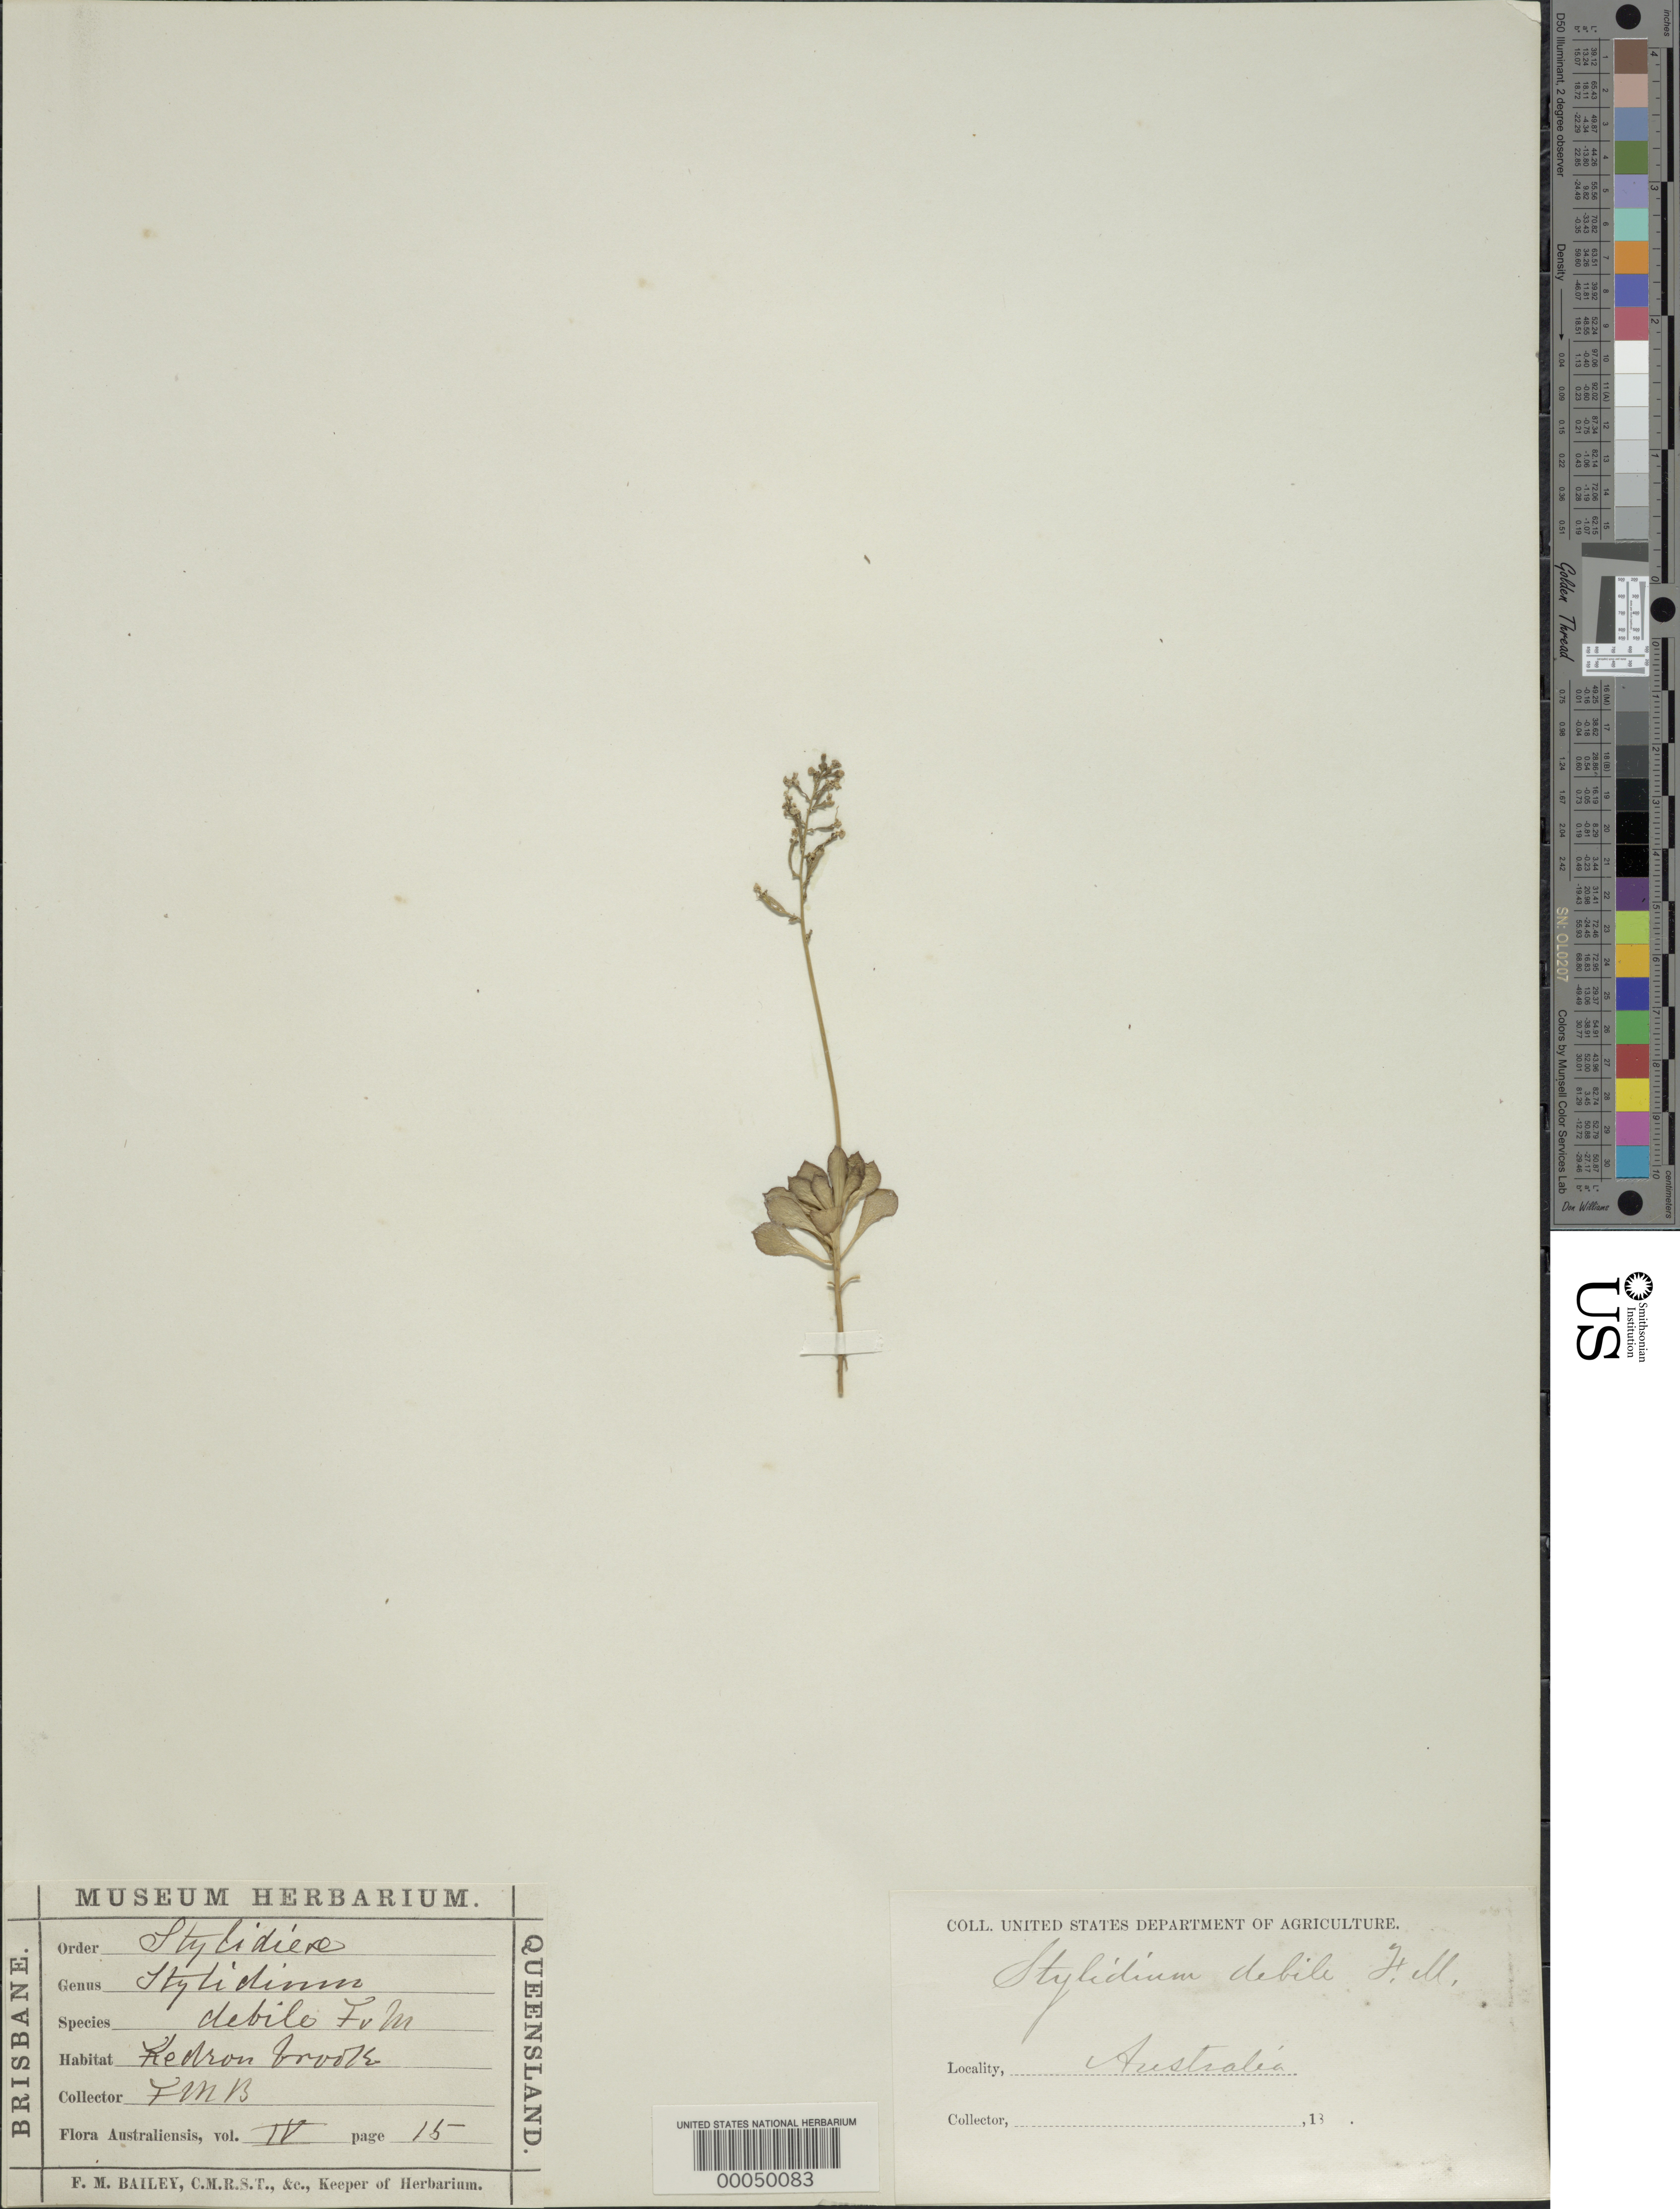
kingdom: Plantae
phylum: Tracheophyta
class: Magnoliopsida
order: Asterales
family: Stylidiaceae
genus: Stylidium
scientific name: Stylidium debile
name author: F. Muell.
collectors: F. M. Bailey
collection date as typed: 18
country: Australia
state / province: Queensland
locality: Kedron Brook. Australiensis